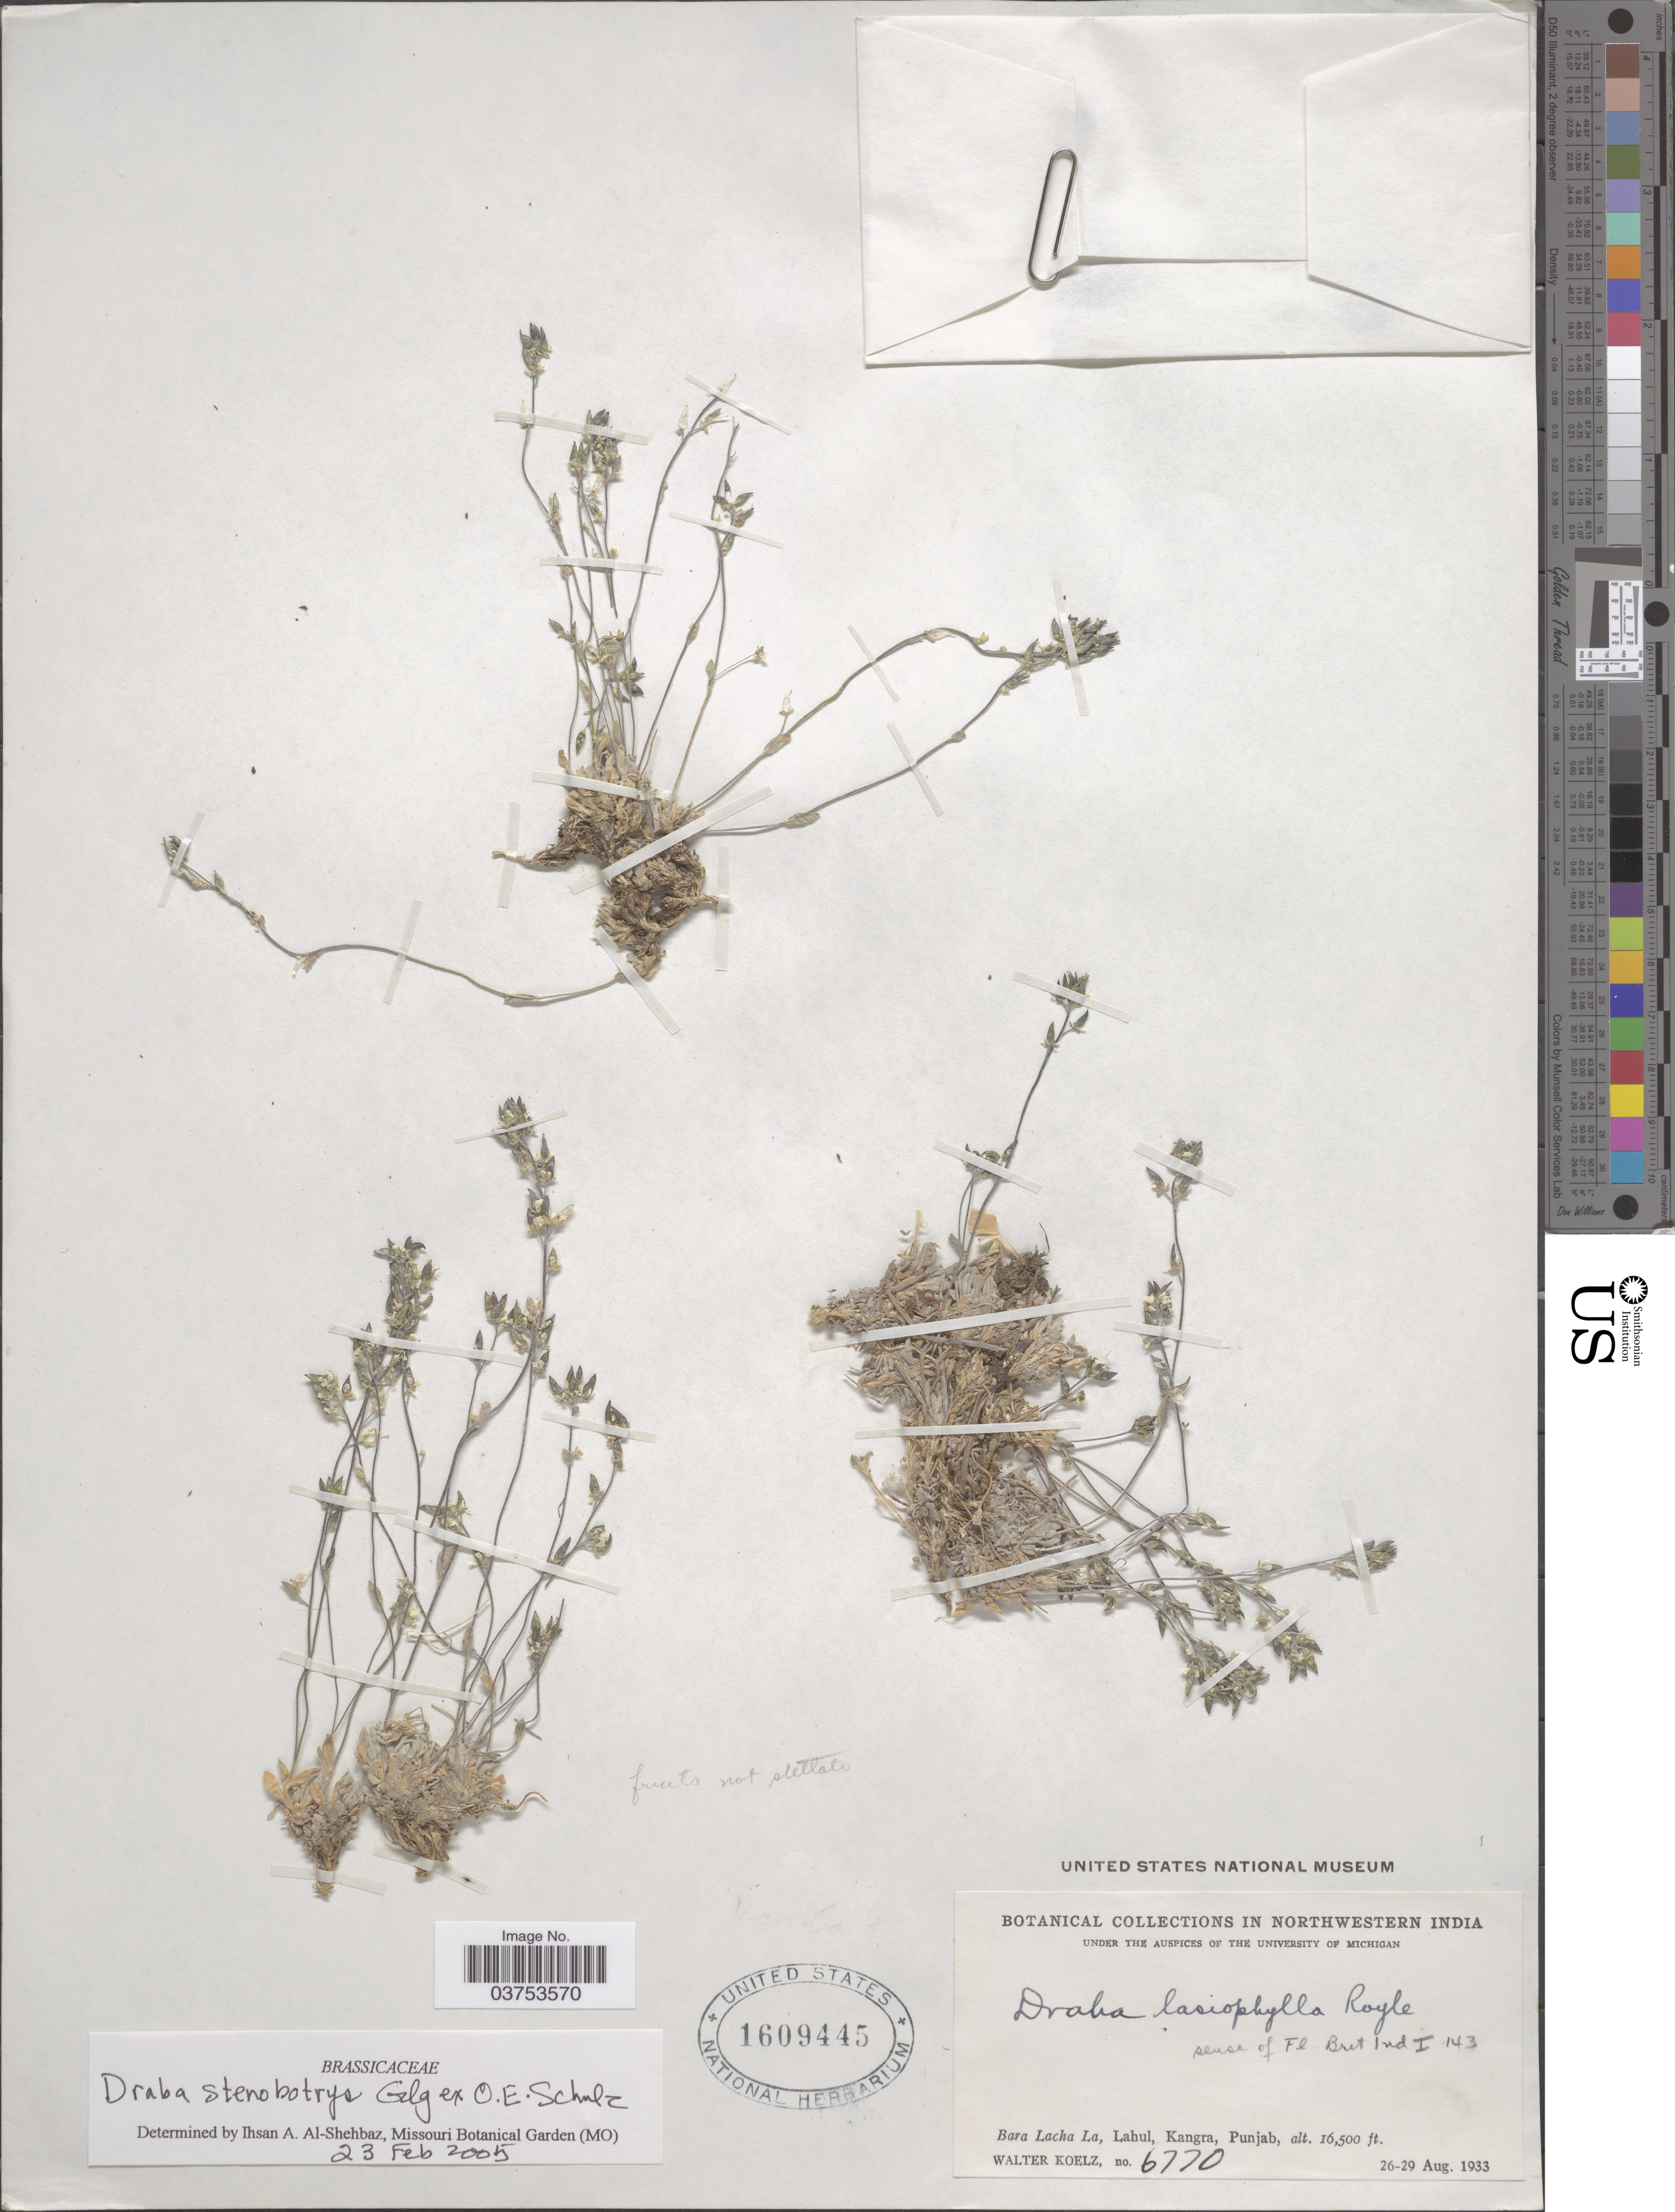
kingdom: Plantae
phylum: Tracheophyta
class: Magnoliopsida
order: Brassicales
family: Brassicaceae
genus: Draba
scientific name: Draba stenobotrys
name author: Gilg & O.E. Schulz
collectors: W. N. Koelz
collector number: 6770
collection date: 1933-08-26/1933-08-29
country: India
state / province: Punjab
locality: Northwestern India. Bara Lacha La, Lahul, Kangra.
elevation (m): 5029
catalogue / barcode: US 1609445